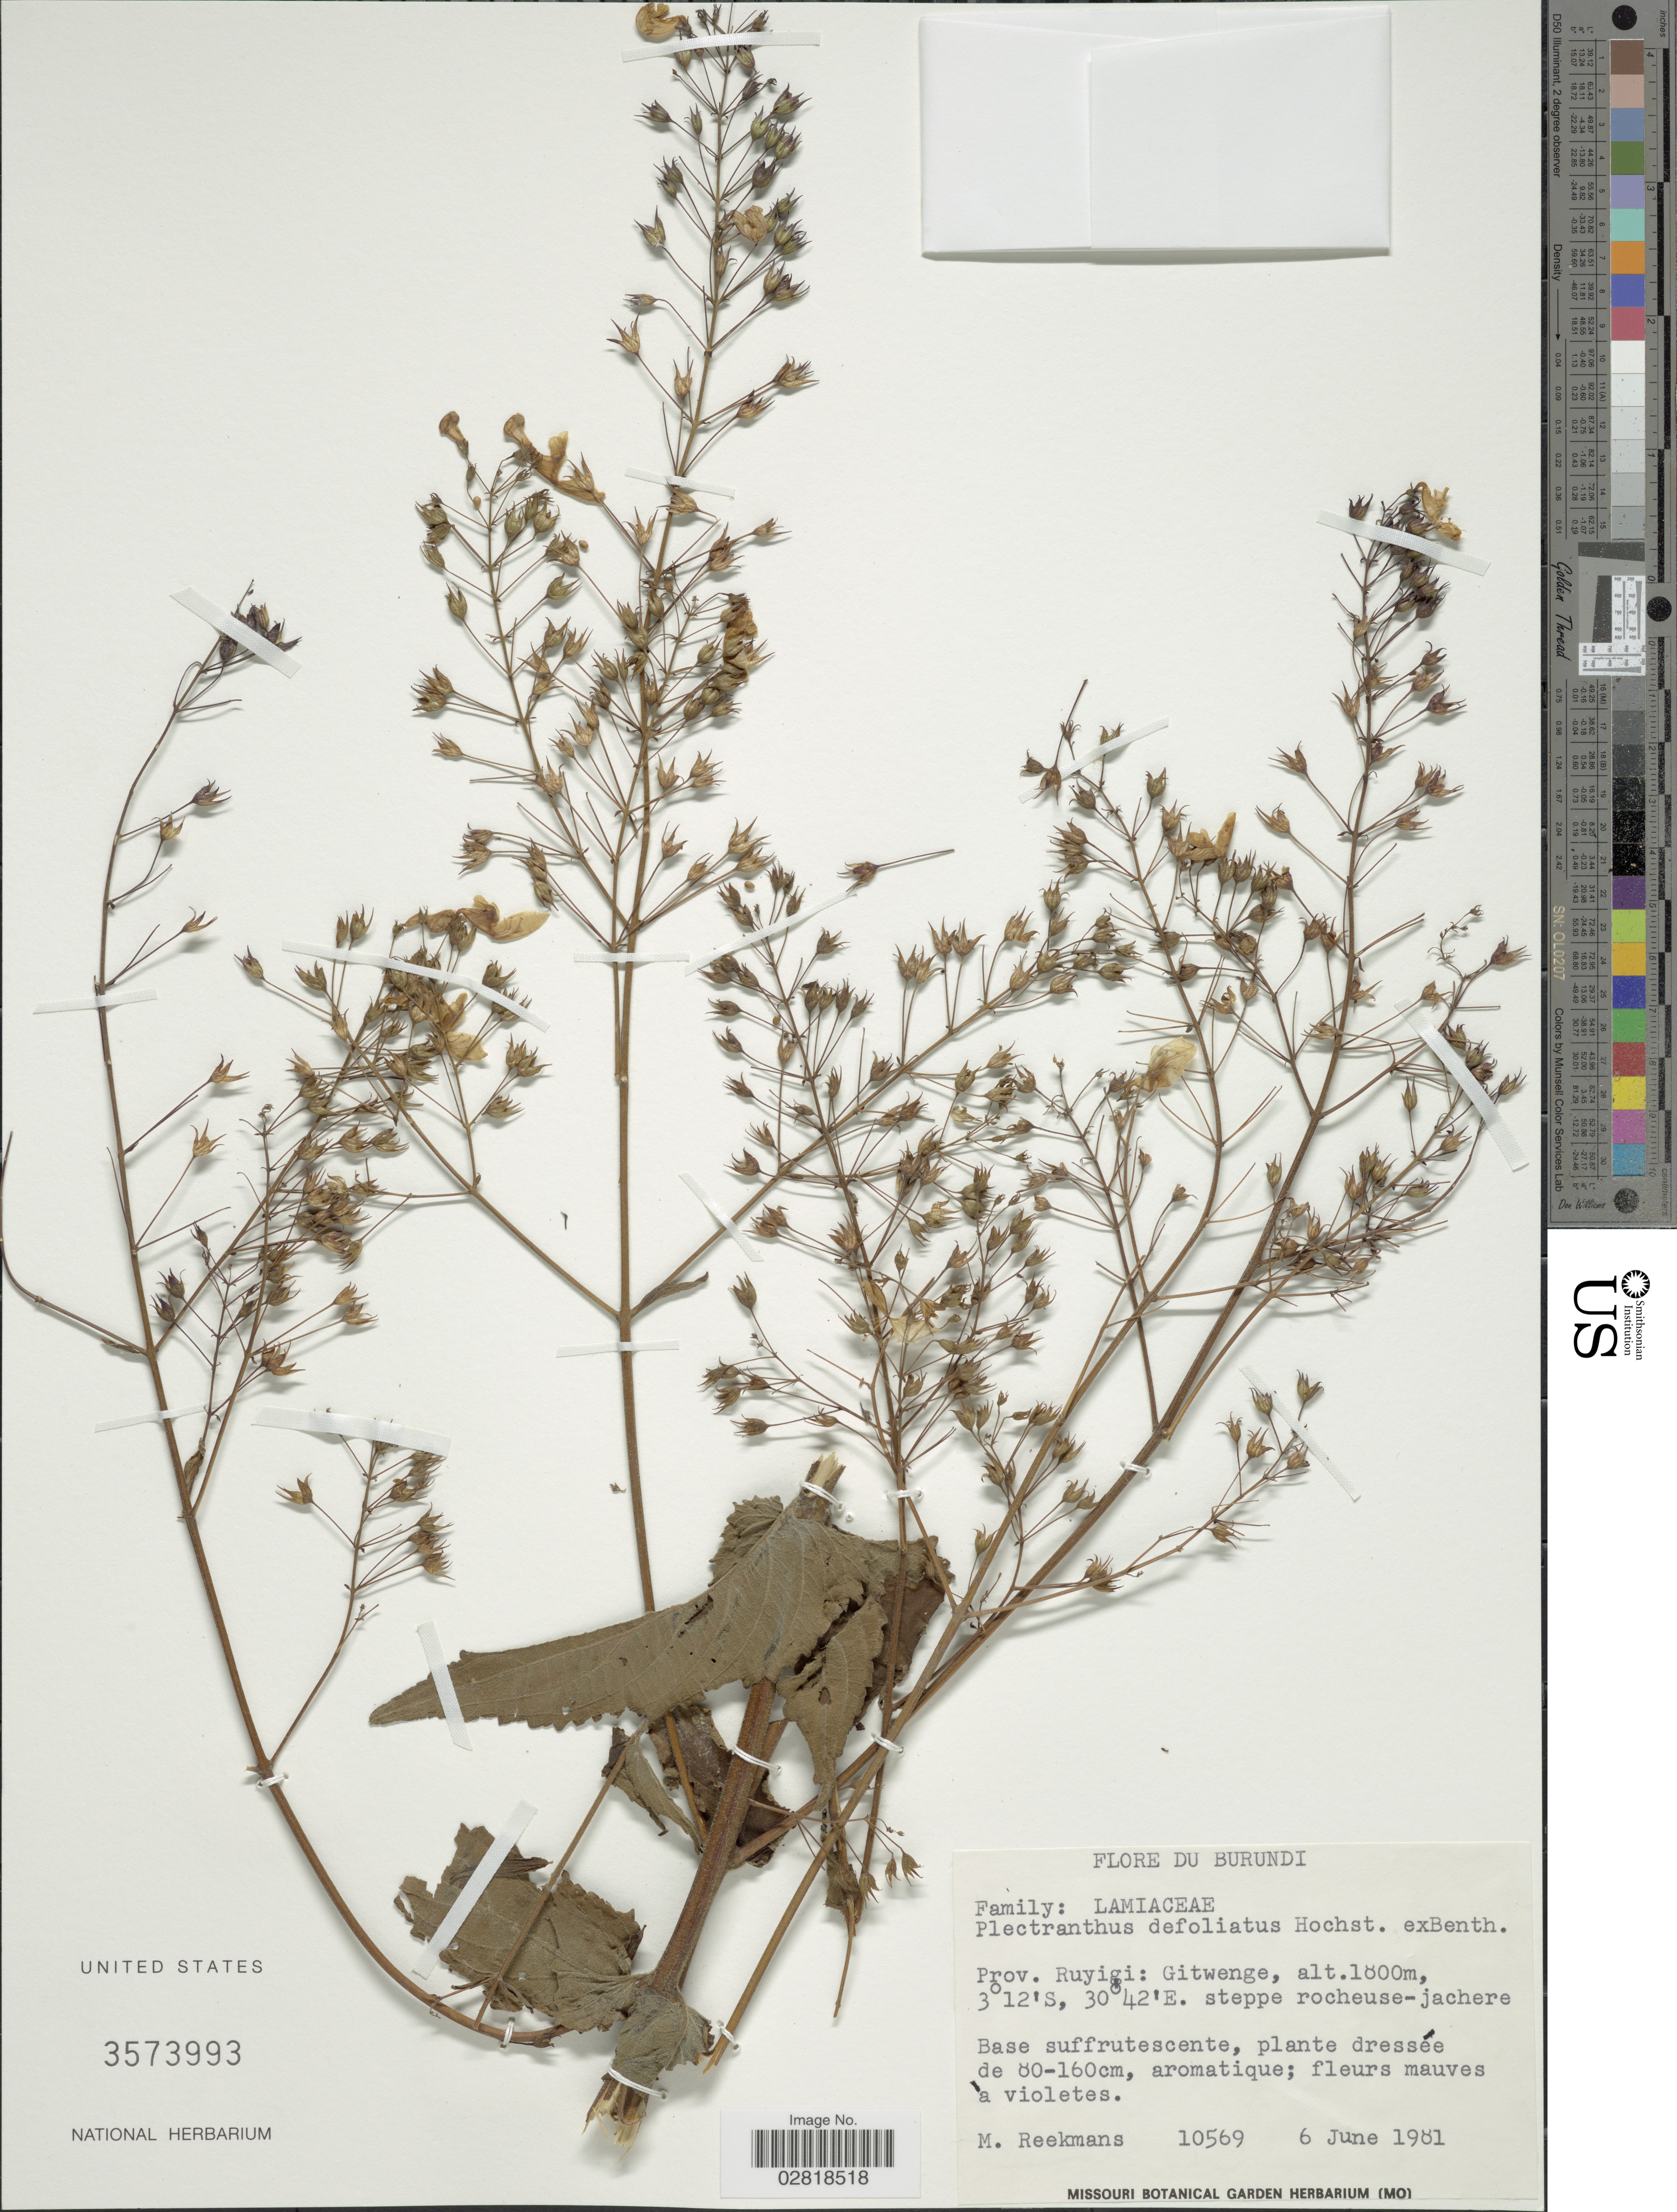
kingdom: Plantae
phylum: Tracheophyta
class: Magnoliopsida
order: Lamiales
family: Lamiaceae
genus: Plectranthus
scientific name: Plectranthus defoliatus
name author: Hochst. ex Benth.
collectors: M. Reekmans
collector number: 10569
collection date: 1981-06-06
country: Burundi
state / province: Ruyigi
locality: Prov. Ruyigi: Gitwenge.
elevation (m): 1800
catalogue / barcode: US 3573993